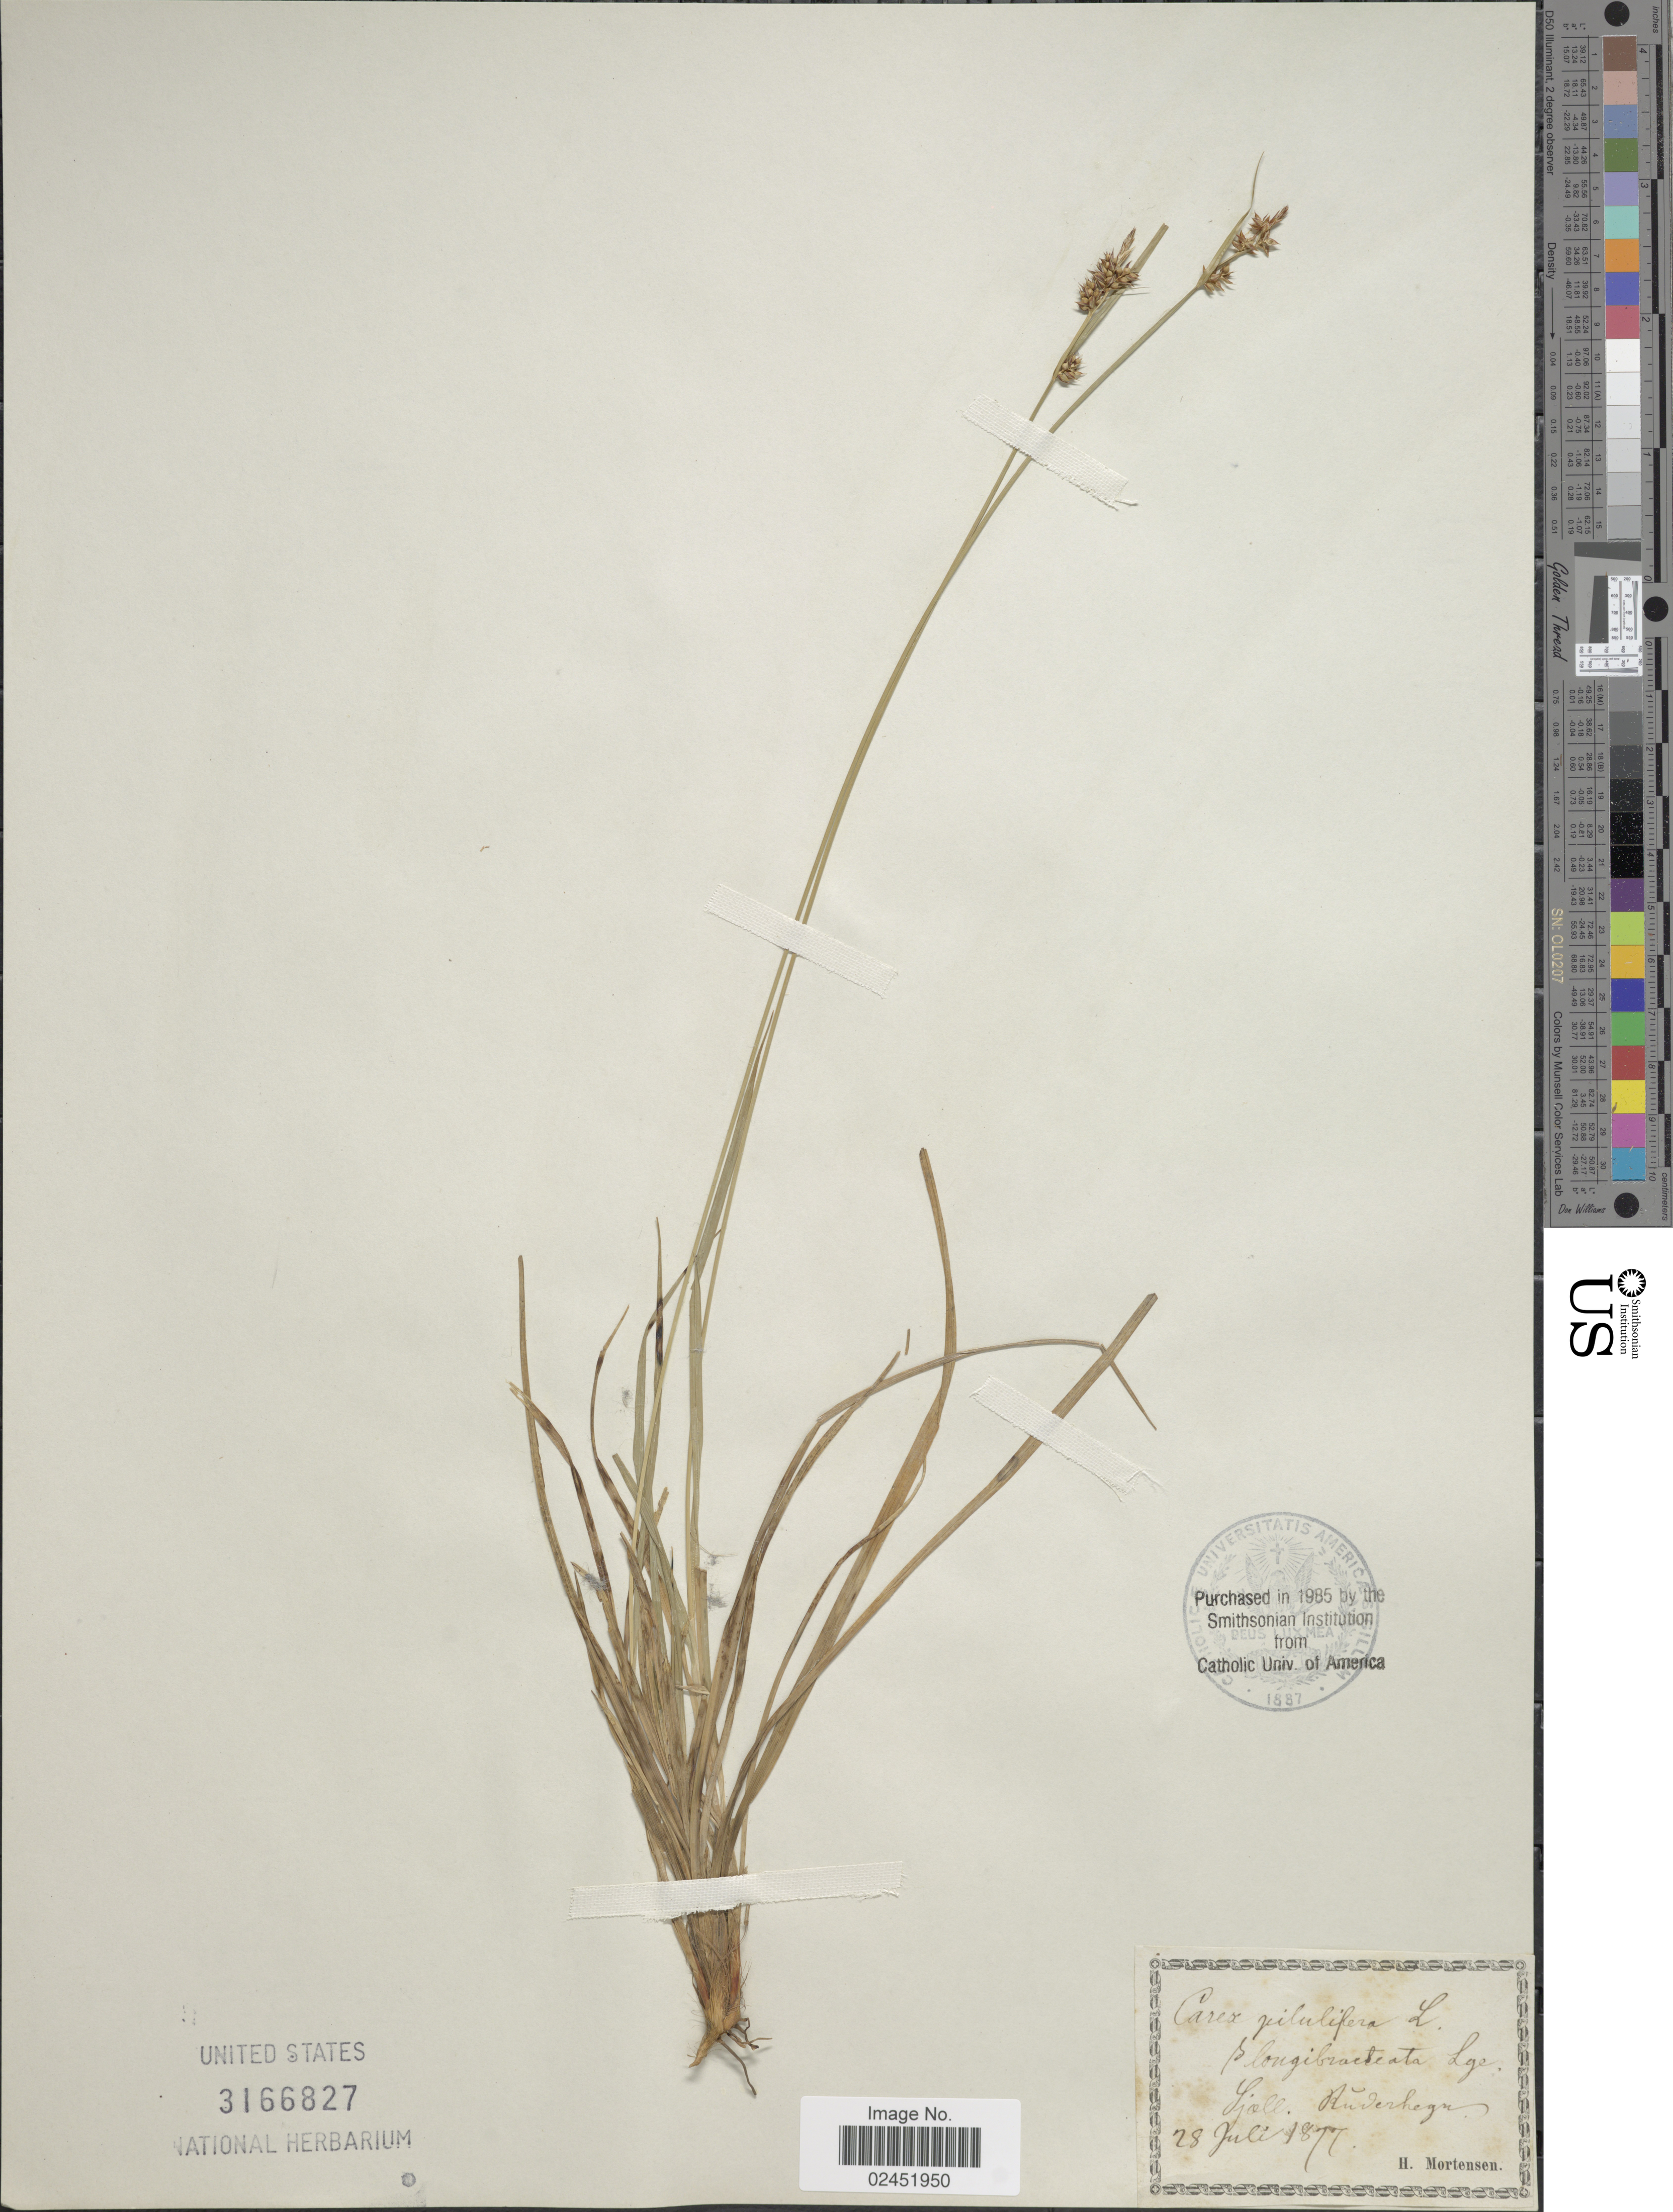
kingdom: Plantae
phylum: Tracheophyta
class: Liliopsida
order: Poales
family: Cyperaceae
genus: Carex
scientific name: Carex pilulifera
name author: L.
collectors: H. Mortensen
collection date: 1877-07-28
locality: Sjall, Rüderhegn [interpreted]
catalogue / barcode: US 3166827